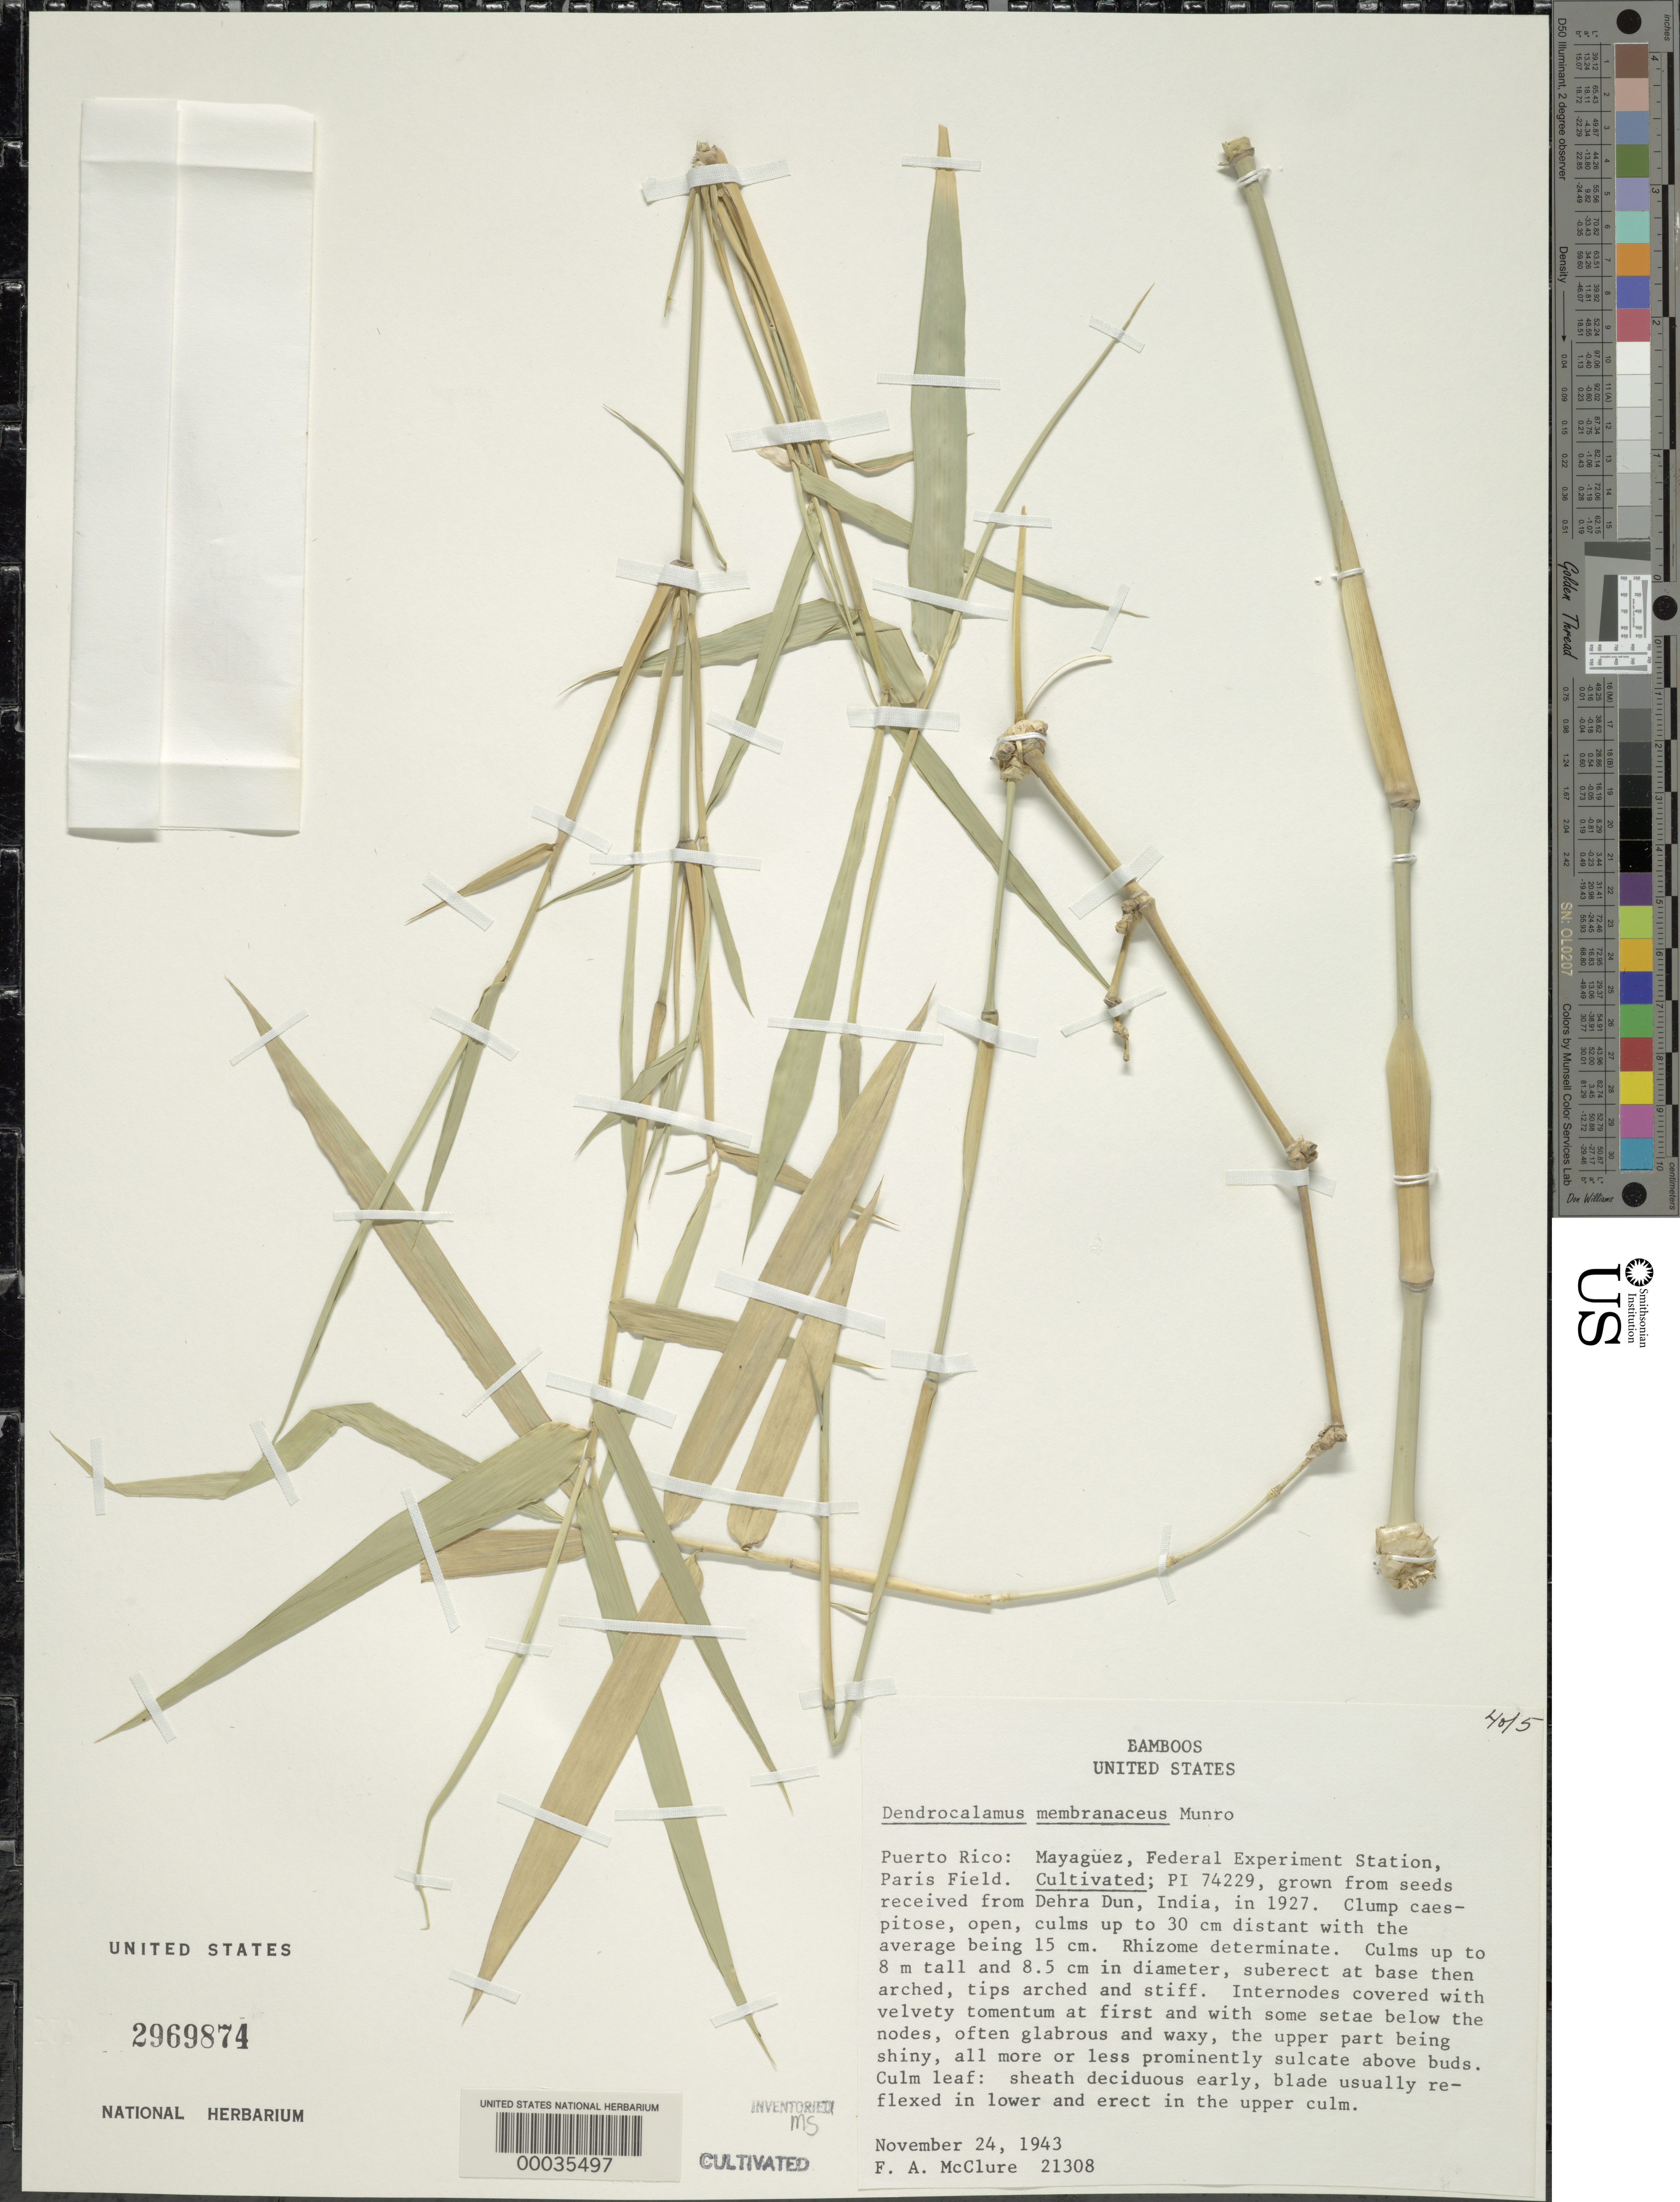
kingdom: Plantae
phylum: Tracheophyta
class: Liliopsida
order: Poales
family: Poaceae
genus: Dendrocalamus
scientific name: Dendrocalamus membranaceus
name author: Munro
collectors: F. A. McClure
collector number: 21308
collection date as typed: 24 Nov 1943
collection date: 1943-11-24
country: Puerto Rico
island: Greater Antilles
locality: Federal experimental station, paris field, mayaguez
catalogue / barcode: US 2969874